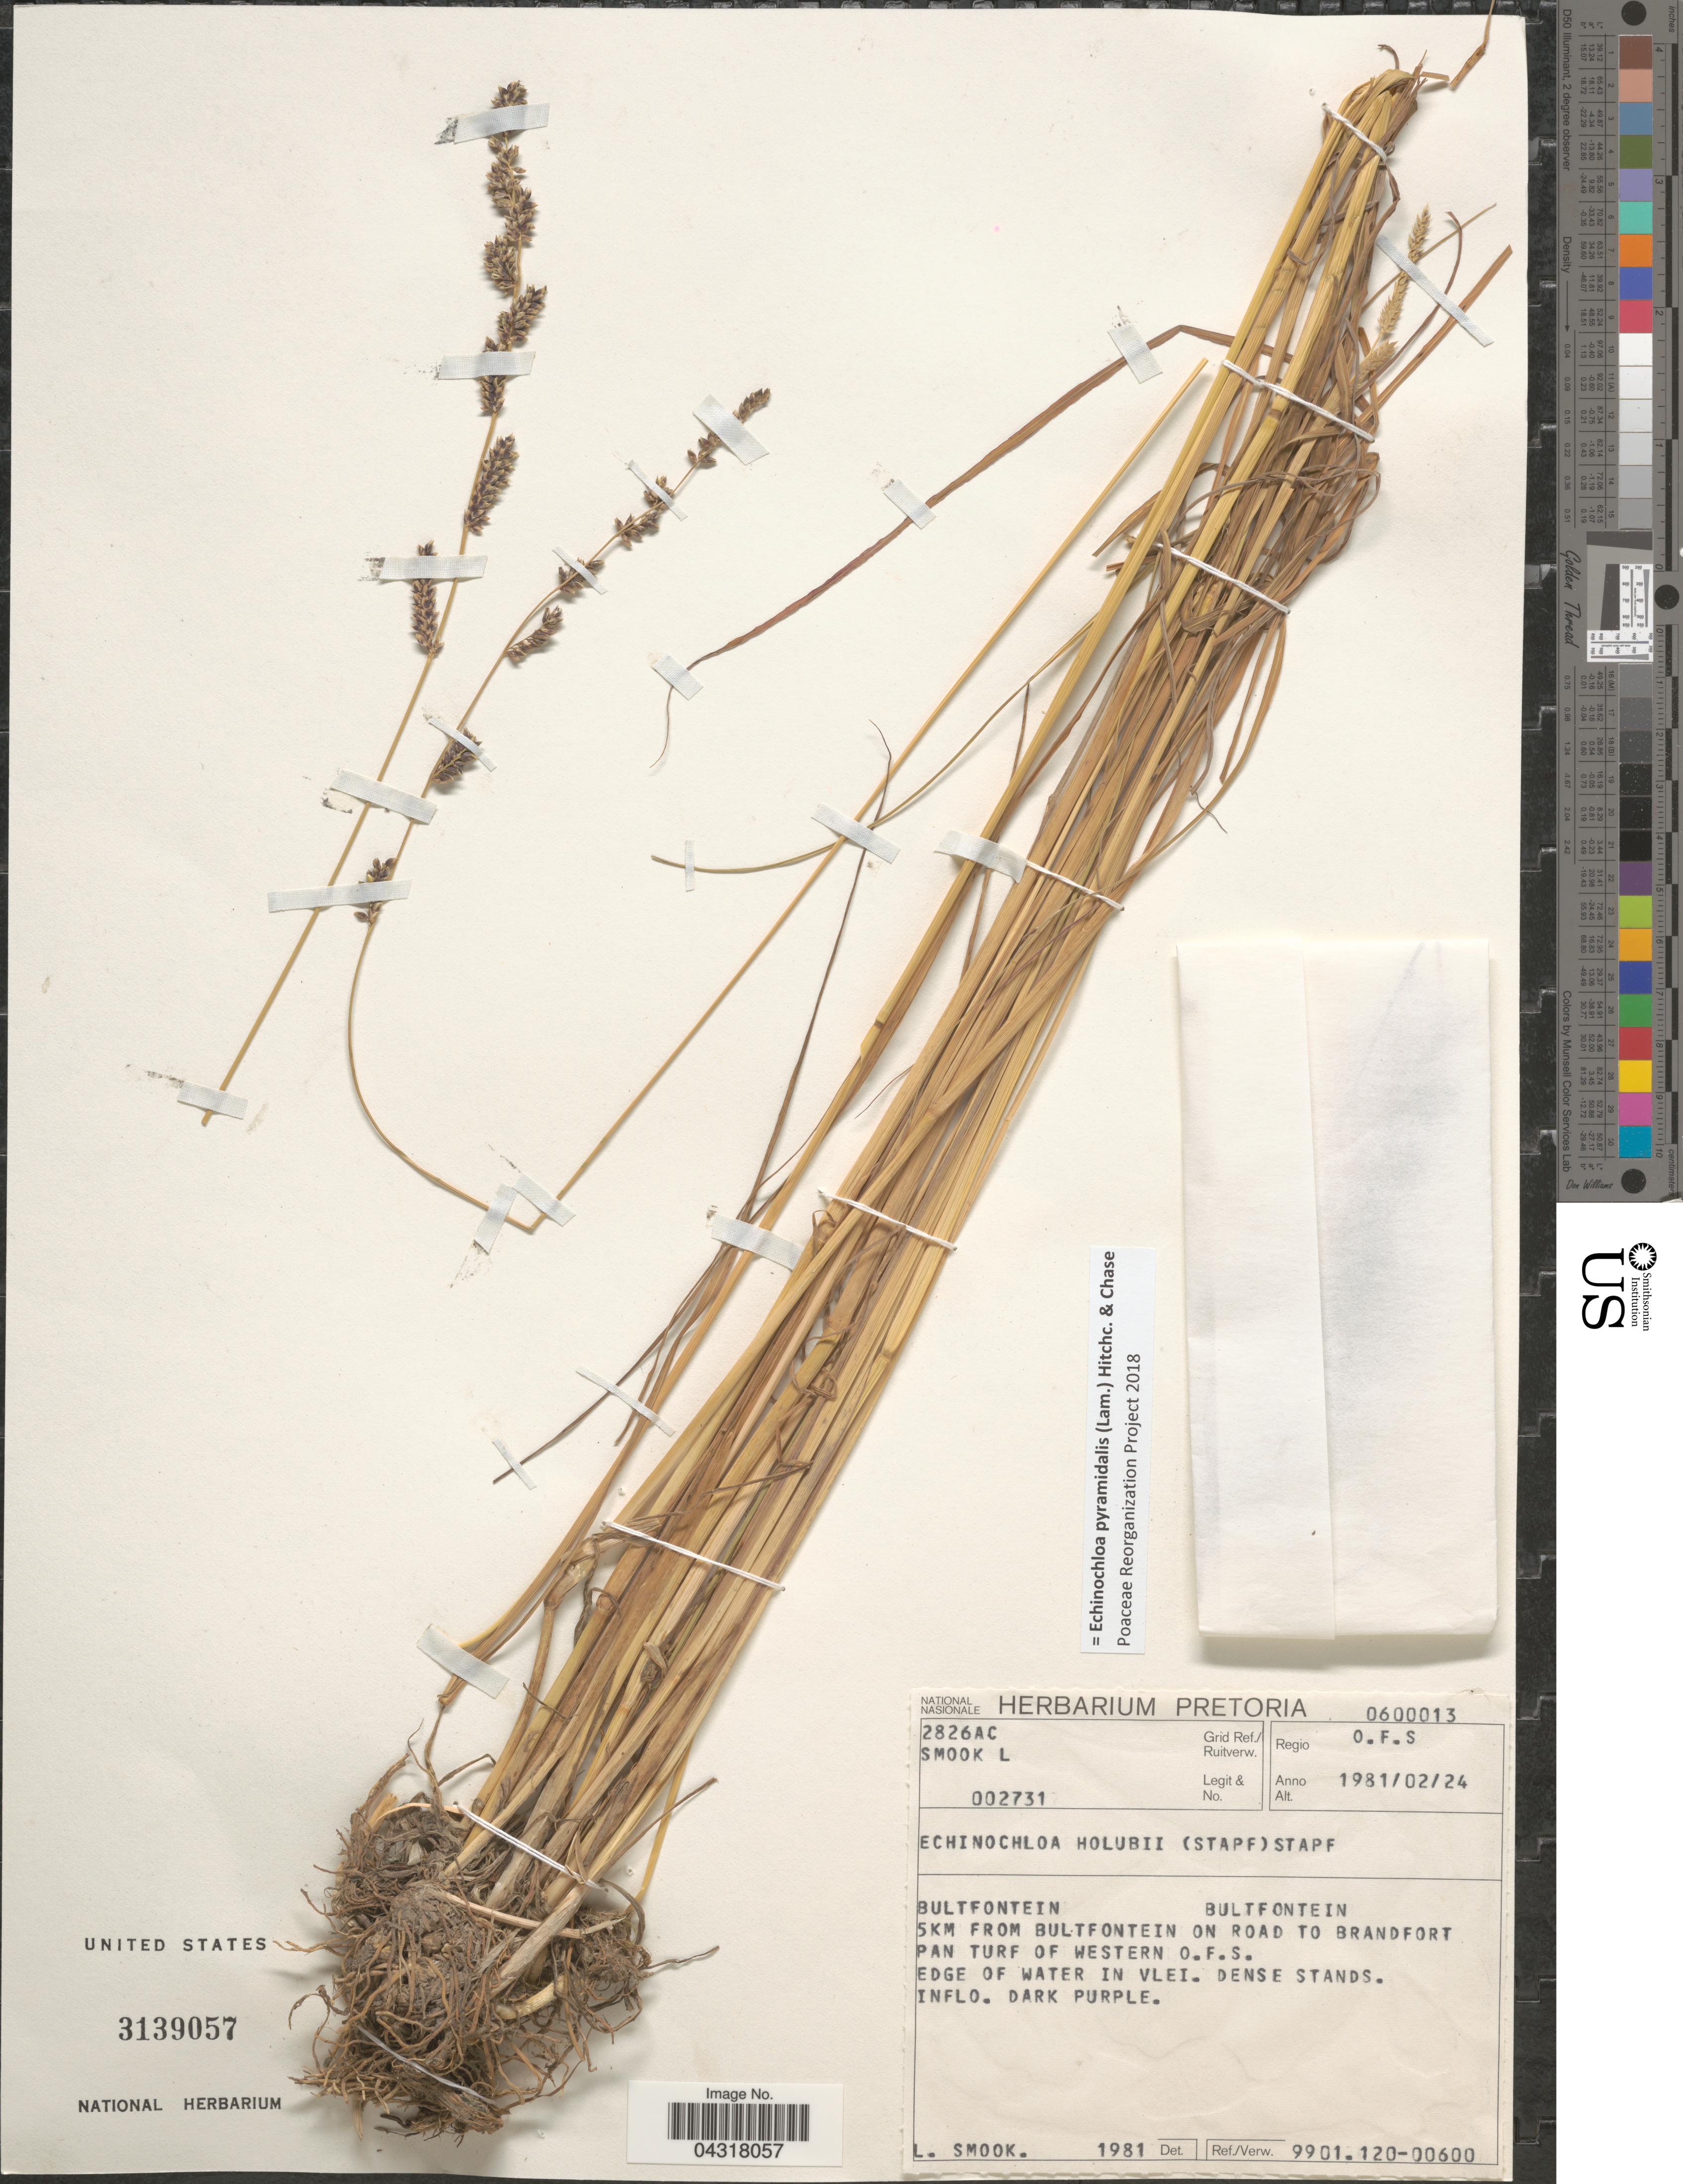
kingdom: Plantae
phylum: Tracheophyta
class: Liliopsida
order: Poales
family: Poaceae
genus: Echinochloa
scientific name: Echinochloa pyramidalis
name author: (Lam.) Hitchc. & Chase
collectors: L. Smook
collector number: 002731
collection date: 1981-02-24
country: South Africa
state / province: Free State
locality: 2826AC Grid Ref./Ruitverw. Regio O.F.S. Bultfontein. Bultfontein. 5km from Bultfontein on road to Brandfort. Pan Turf of Western O.F.S.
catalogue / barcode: US 3139057